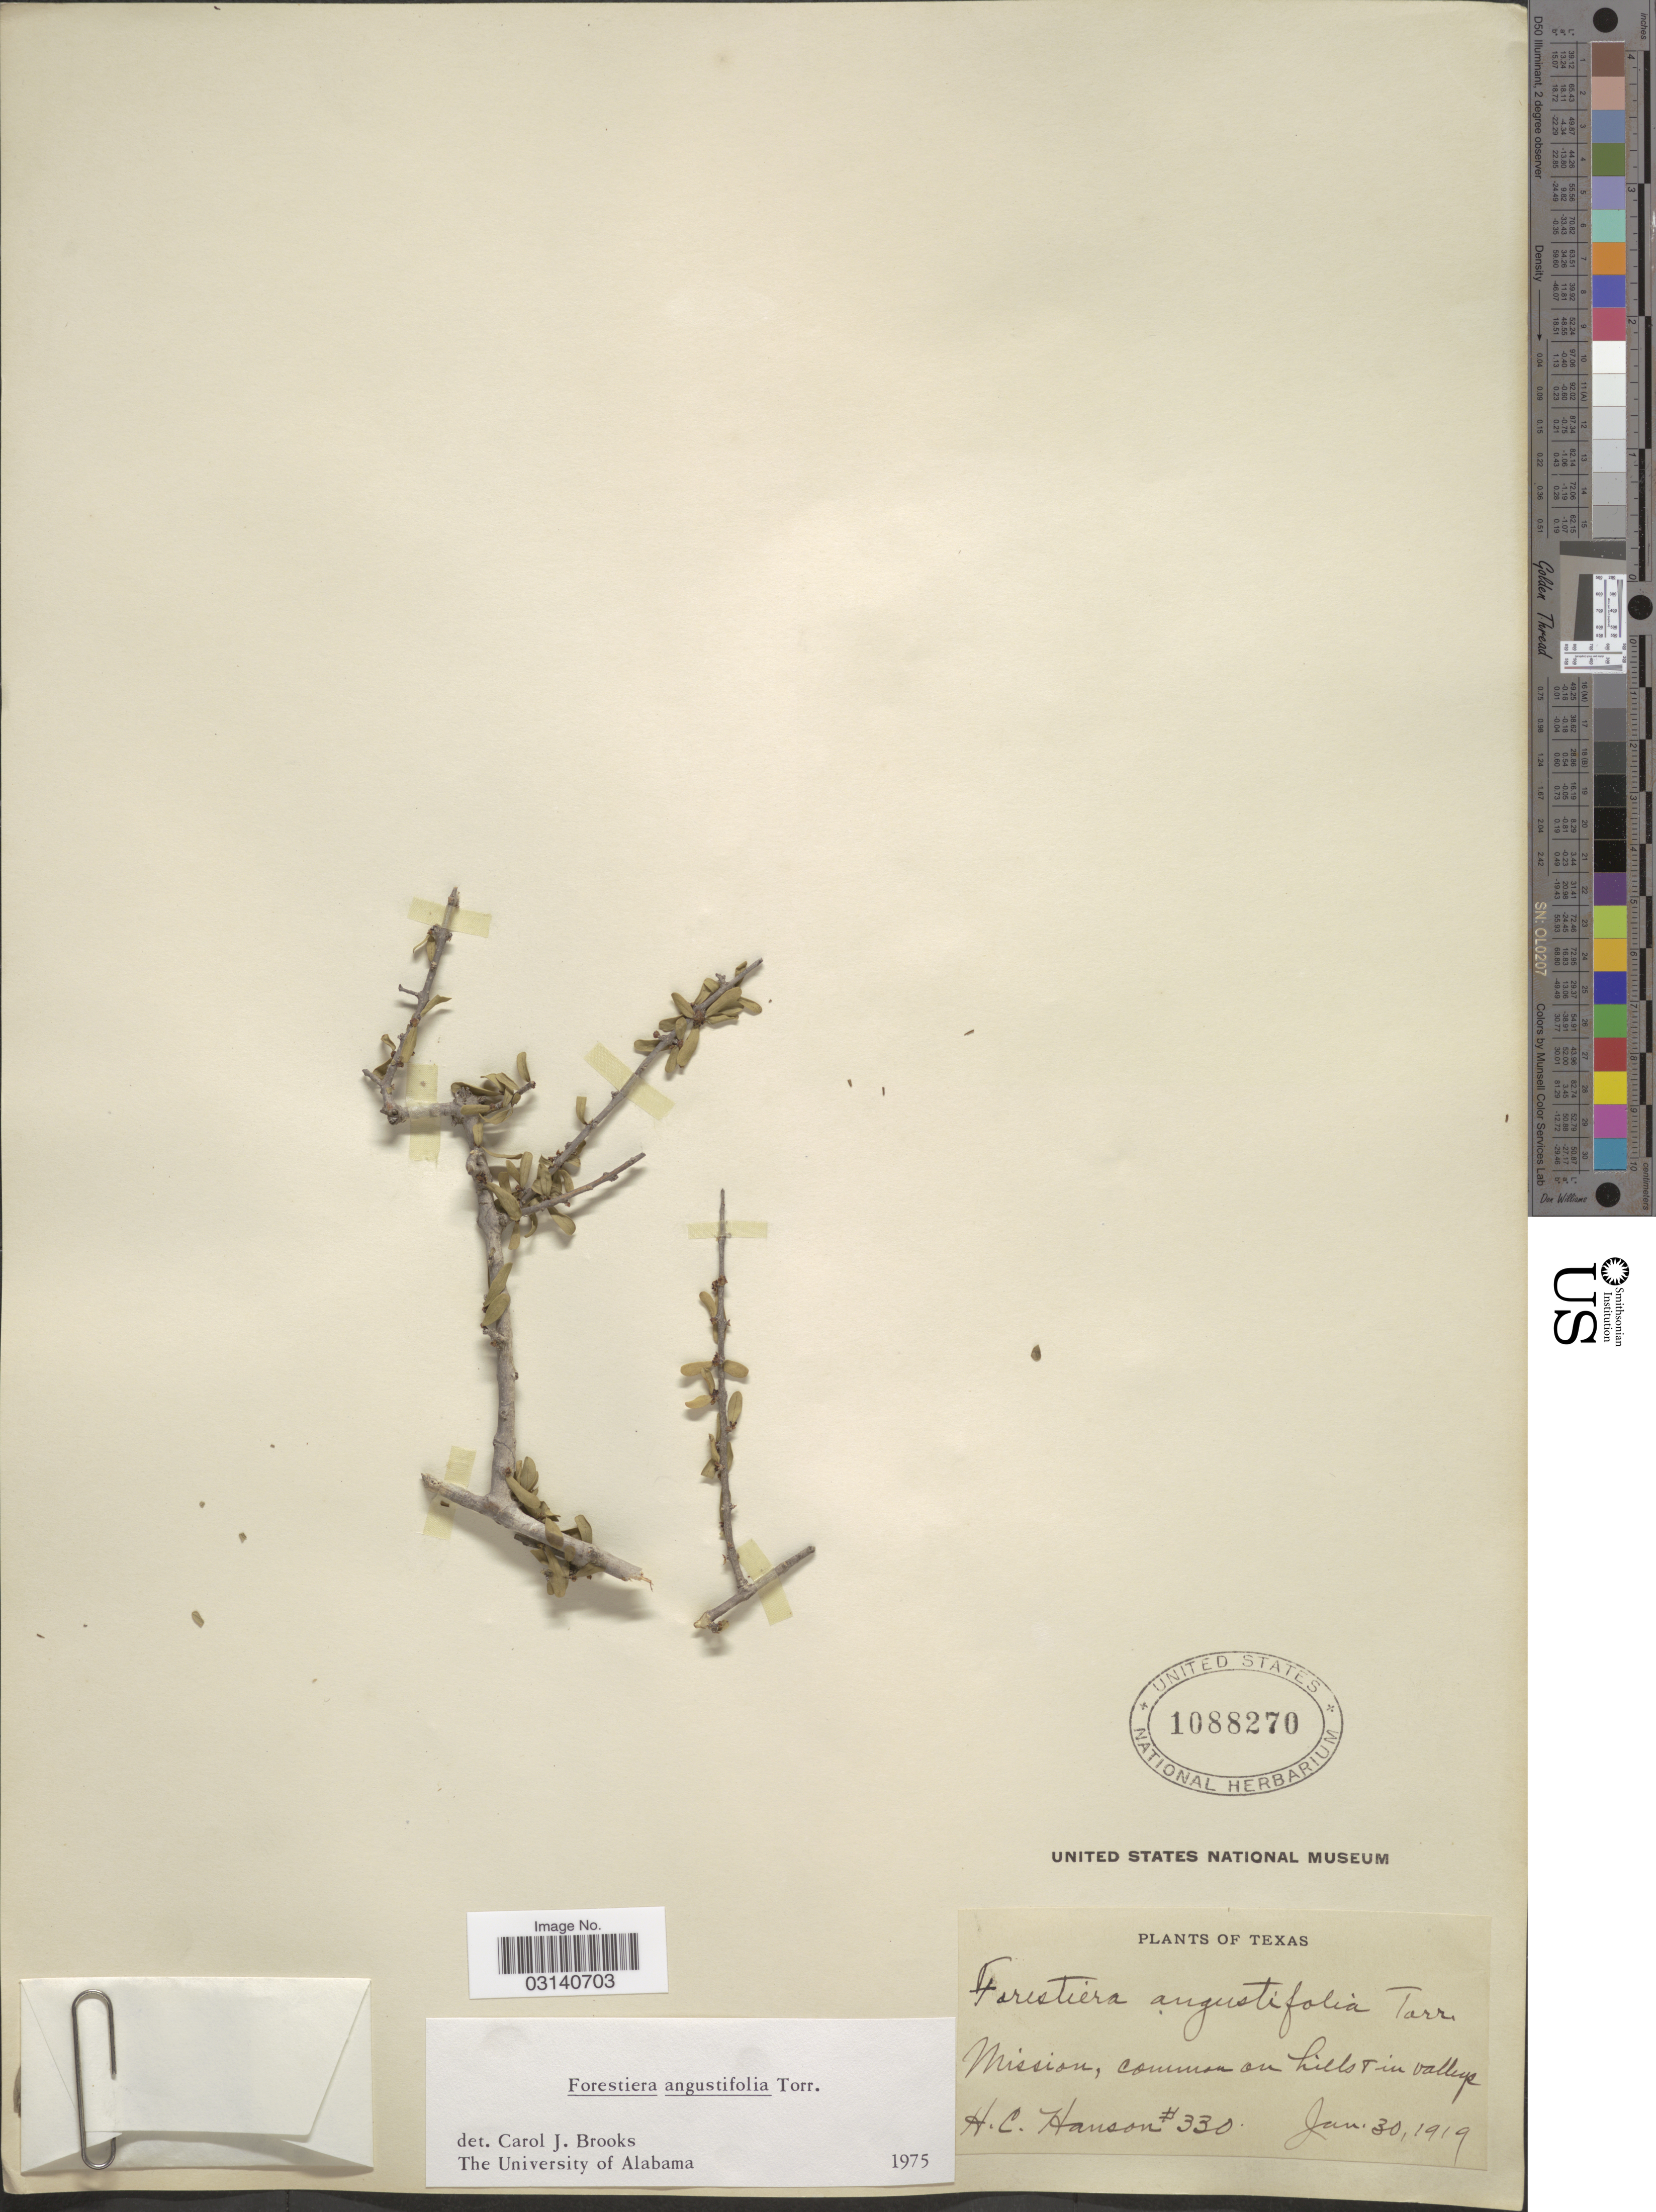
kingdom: Plantae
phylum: Tracheophyta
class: Magnoliopsida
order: Lamiales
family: Oleaceae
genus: Forestiera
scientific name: Forestiera angustifolia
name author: Torr.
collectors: H. Hanson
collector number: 330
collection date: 1919-01-30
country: United States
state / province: Texas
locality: Mission, common on hills & in valleys.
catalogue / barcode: US 1088270